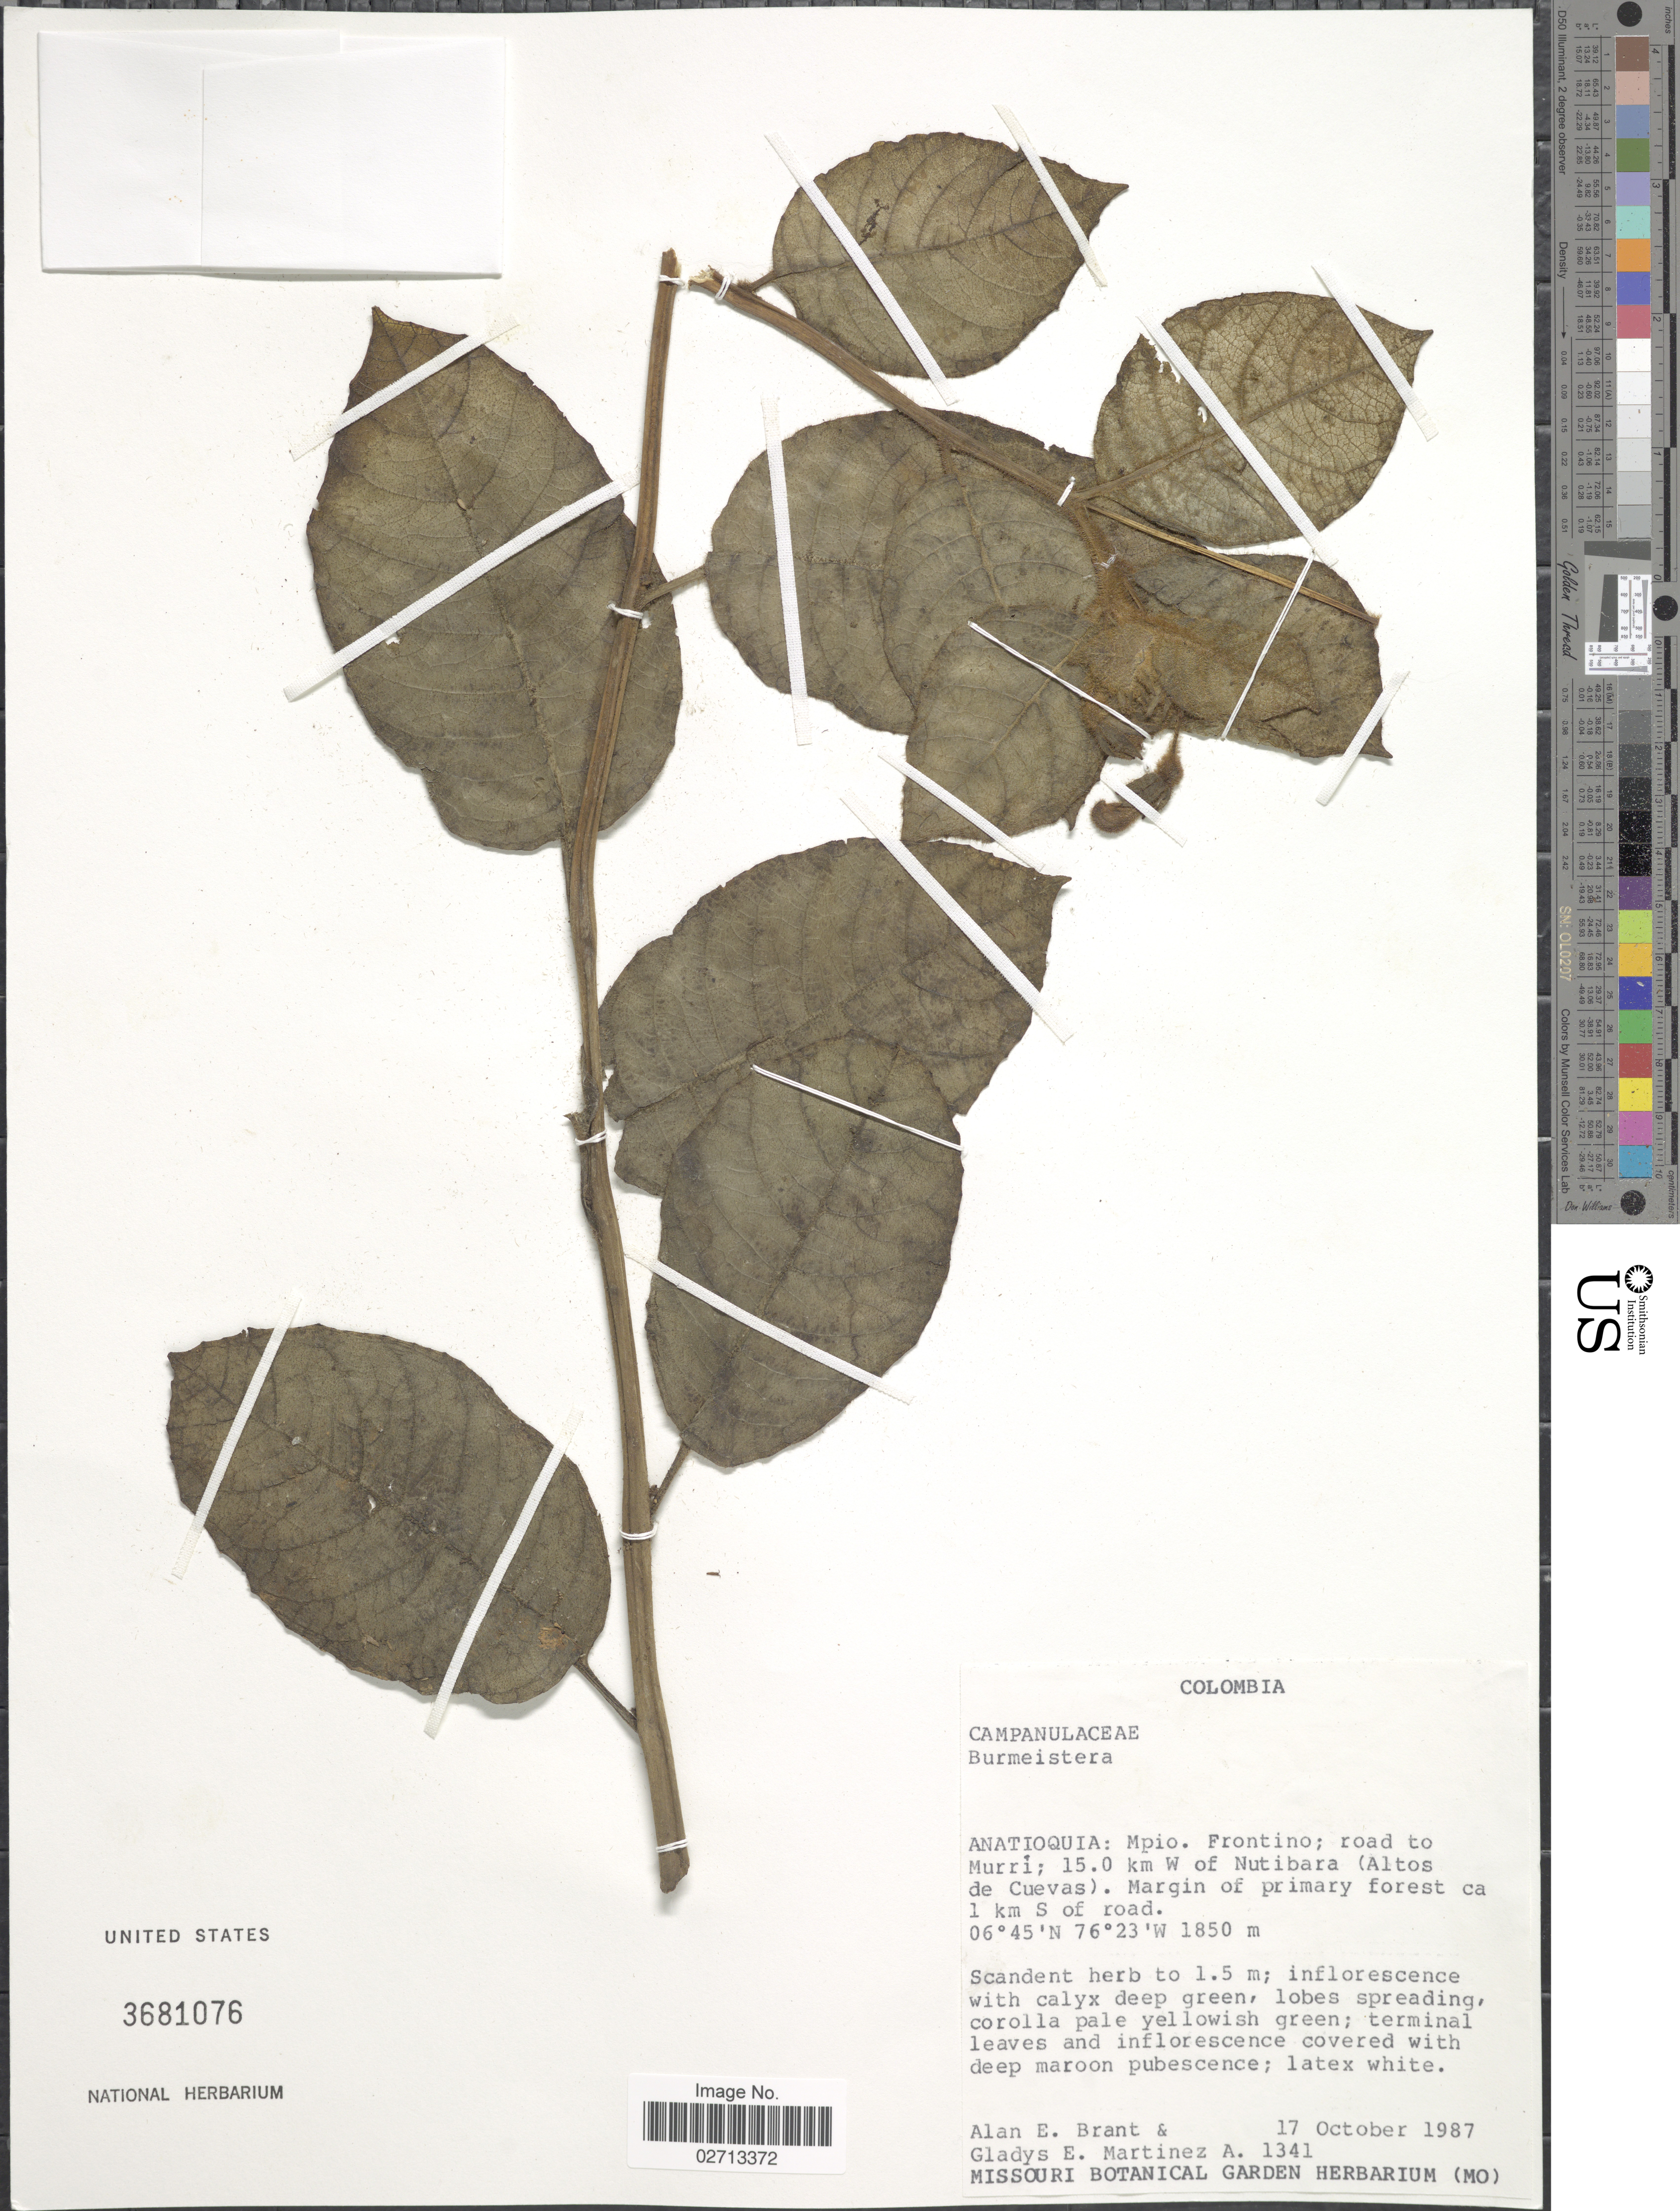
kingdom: Plantae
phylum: Tracheophyta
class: Magnoliopsida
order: Asterales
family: Campanulaceae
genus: Burmeistera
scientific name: Burmeistera sp.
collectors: A. Brant & G. Martfnez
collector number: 1341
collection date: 1987-10-17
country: Colombia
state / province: Antioquia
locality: Mpio. Frontino; road to Murrí; 15.0 km W of Nutibara (Altos de Cuevas). Margin of primary forest ca 1 km S of road.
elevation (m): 1850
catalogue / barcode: US 3681076